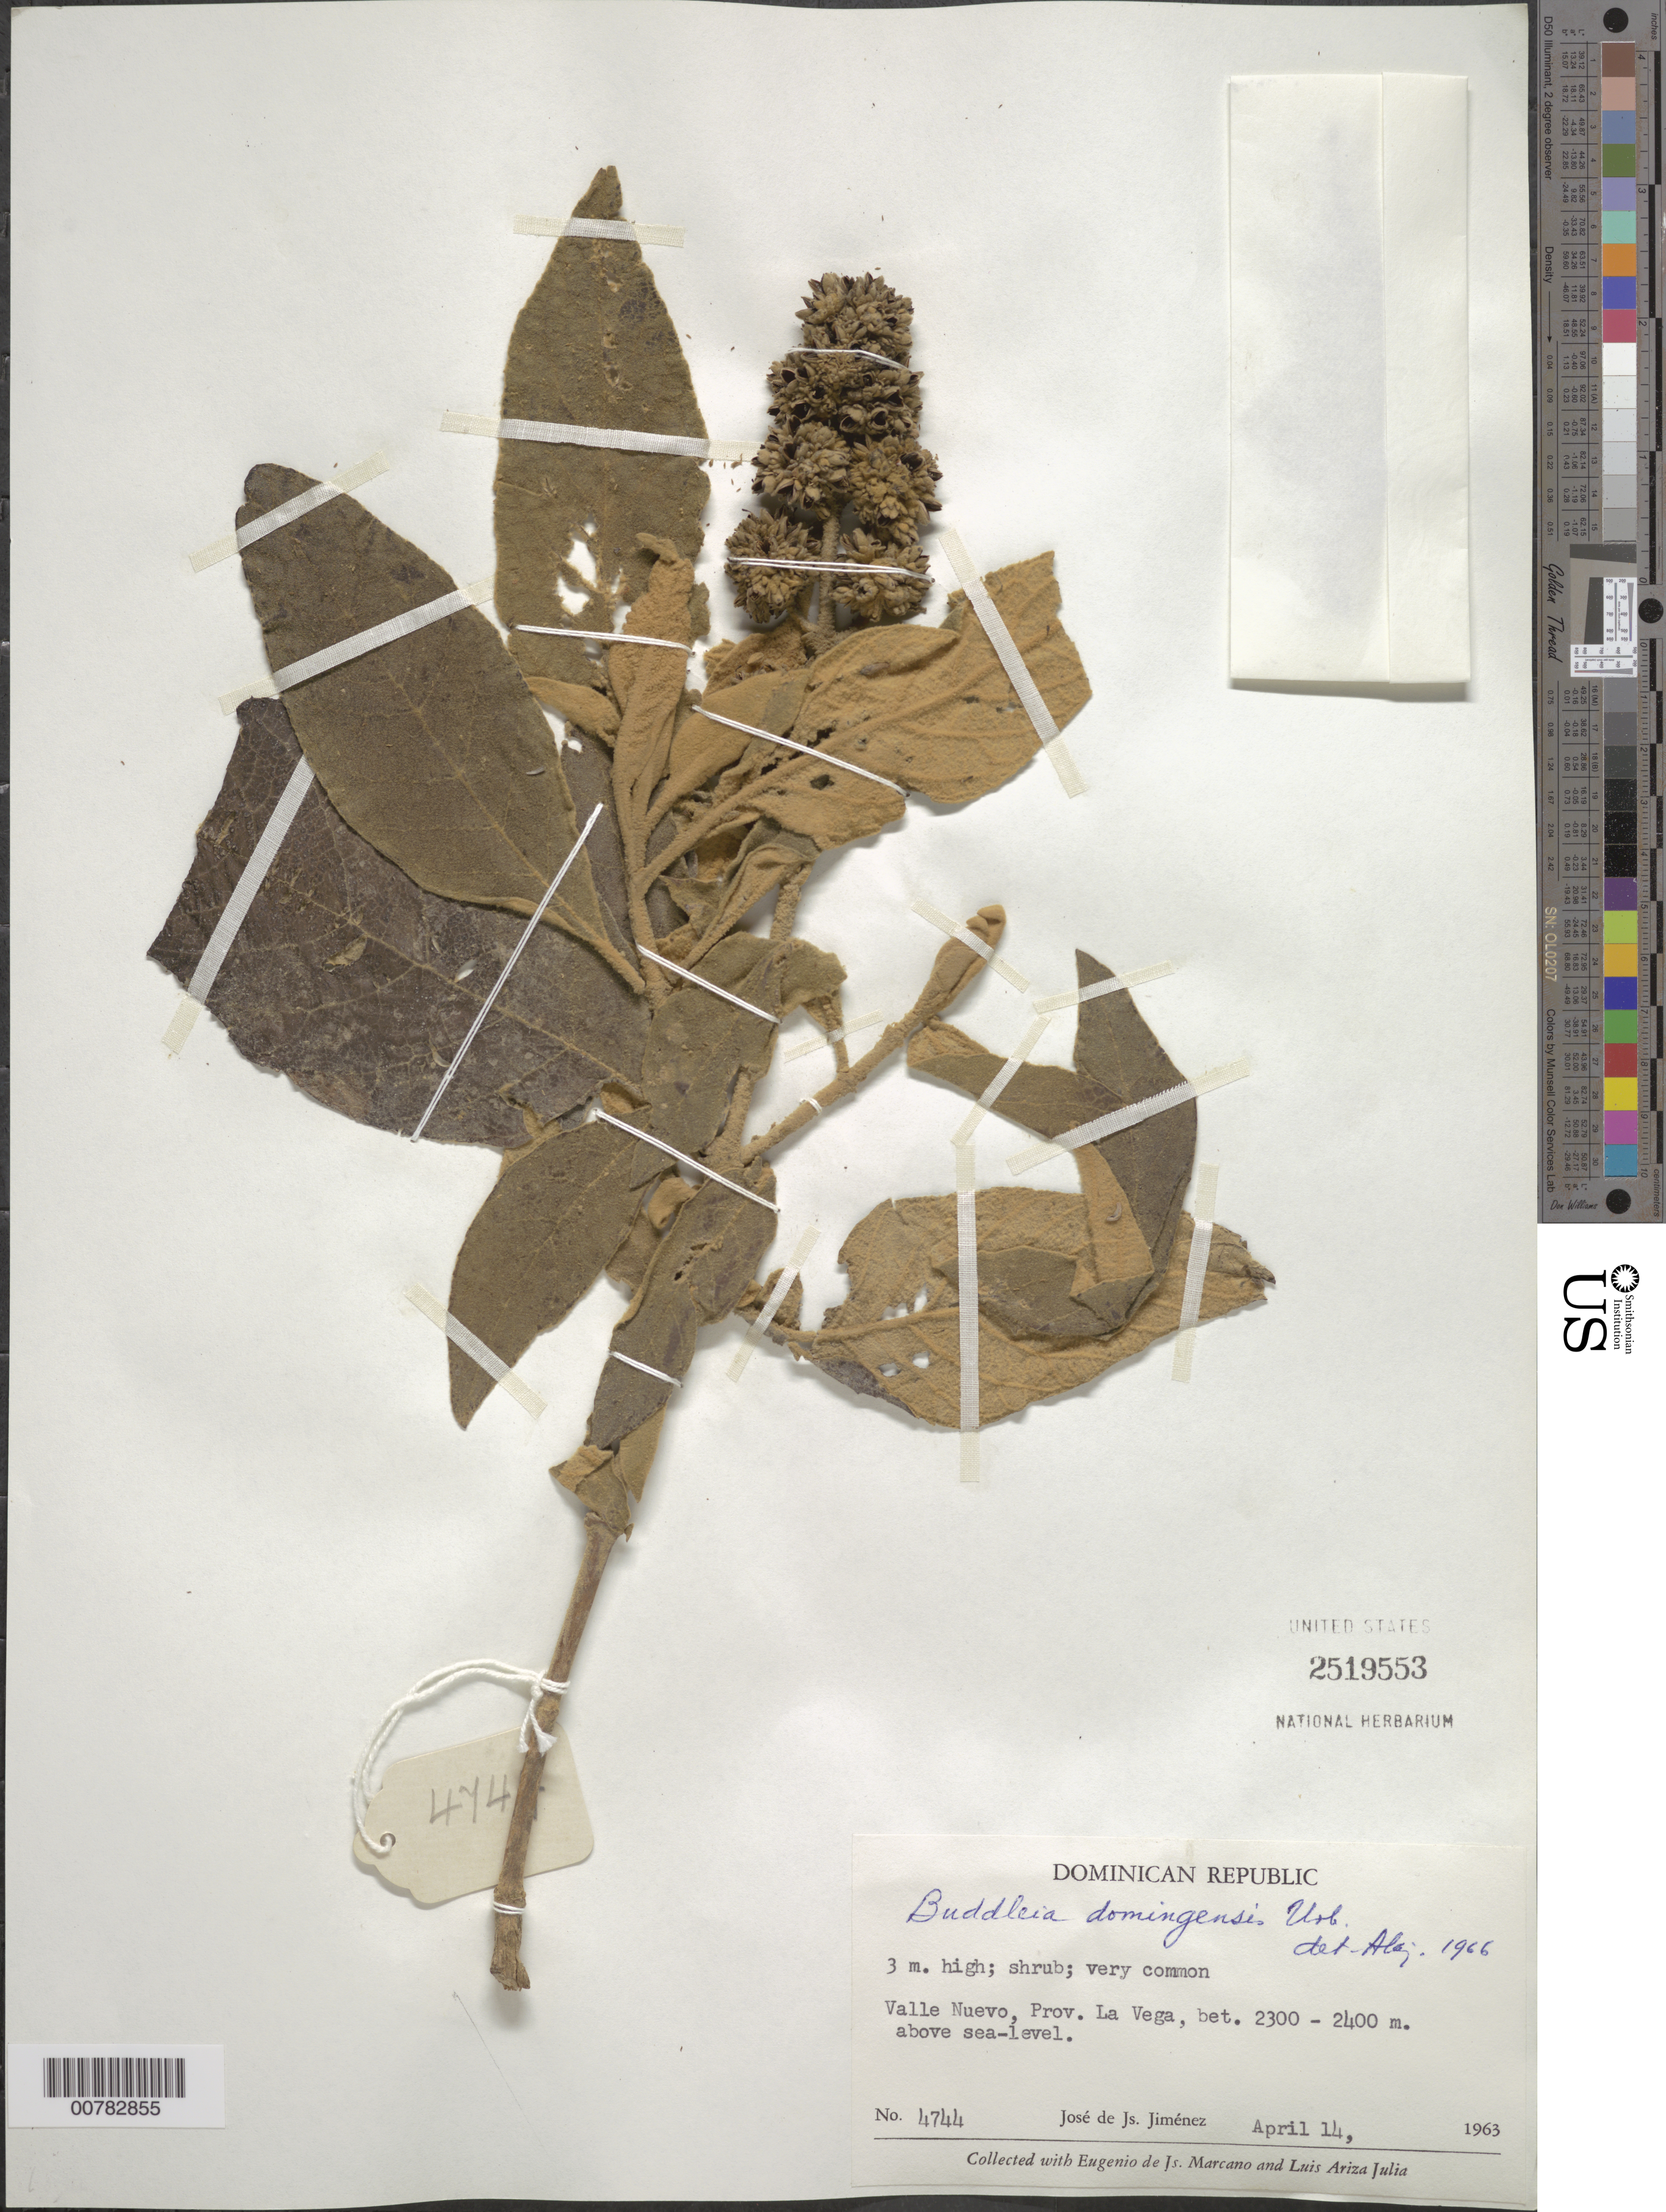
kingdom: Plantae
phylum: Tracheophyta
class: Magnoliopsida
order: Lamiales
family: Scrophulariaceae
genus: Buddleja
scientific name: Buddleja domingensis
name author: Urb.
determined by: Liogier, Alain H.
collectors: J. J. Jiménez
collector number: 4744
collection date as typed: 14 Apr 1963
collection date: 1963-04-14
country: Dominican Republic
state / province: La Vega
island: Hispaniola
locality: Valle Nuevo.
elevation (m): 2300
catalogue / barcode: US 2519553